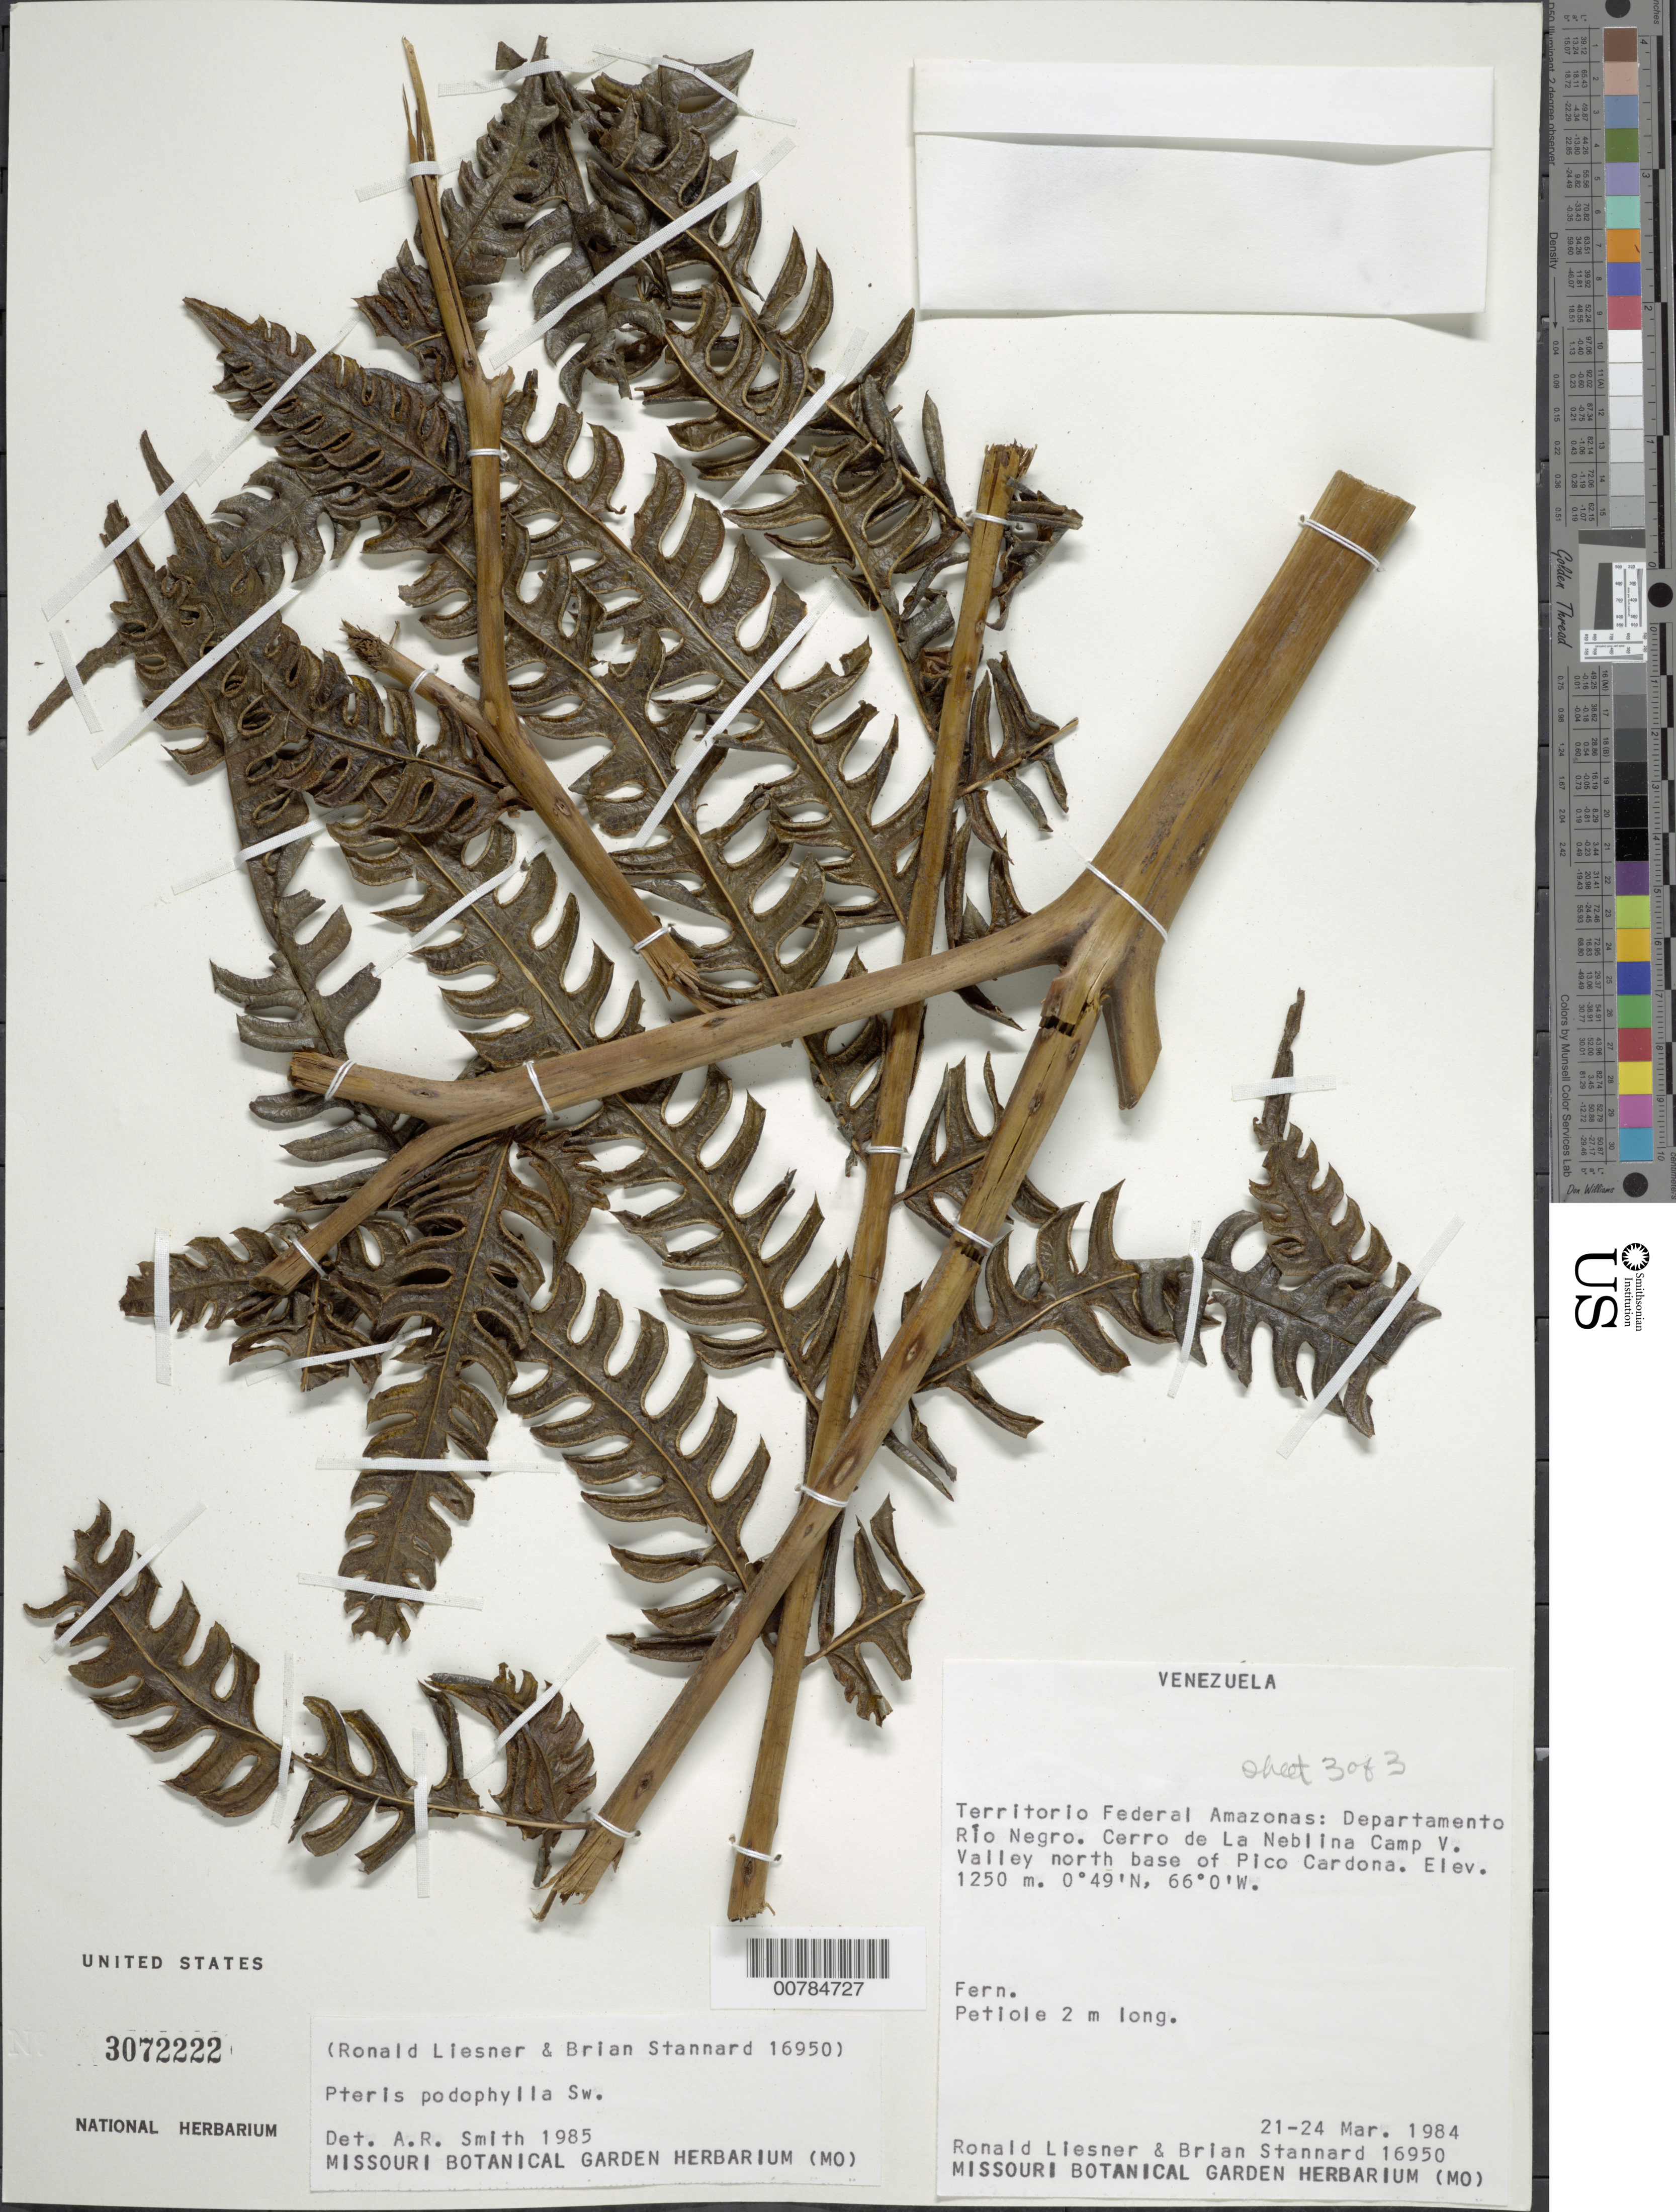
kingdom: Plantae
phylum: Tracheophyta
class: Polypodiopsida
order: Polypodiales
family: Pteridaceae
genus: Pteris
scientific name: Pteris podophylla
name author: Sw.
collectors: R. L. Liesner & B. L. Stannard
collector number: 16950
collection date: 1984-03-21/1984-03-24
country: Venezuela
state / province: Amazonas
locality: Territorio Federal Amazonas: Departamento Rio Negro. Cerro de La Neblina Camp V. Valley north base of Pico Cardona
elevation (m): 1250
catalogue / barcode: US 3072222